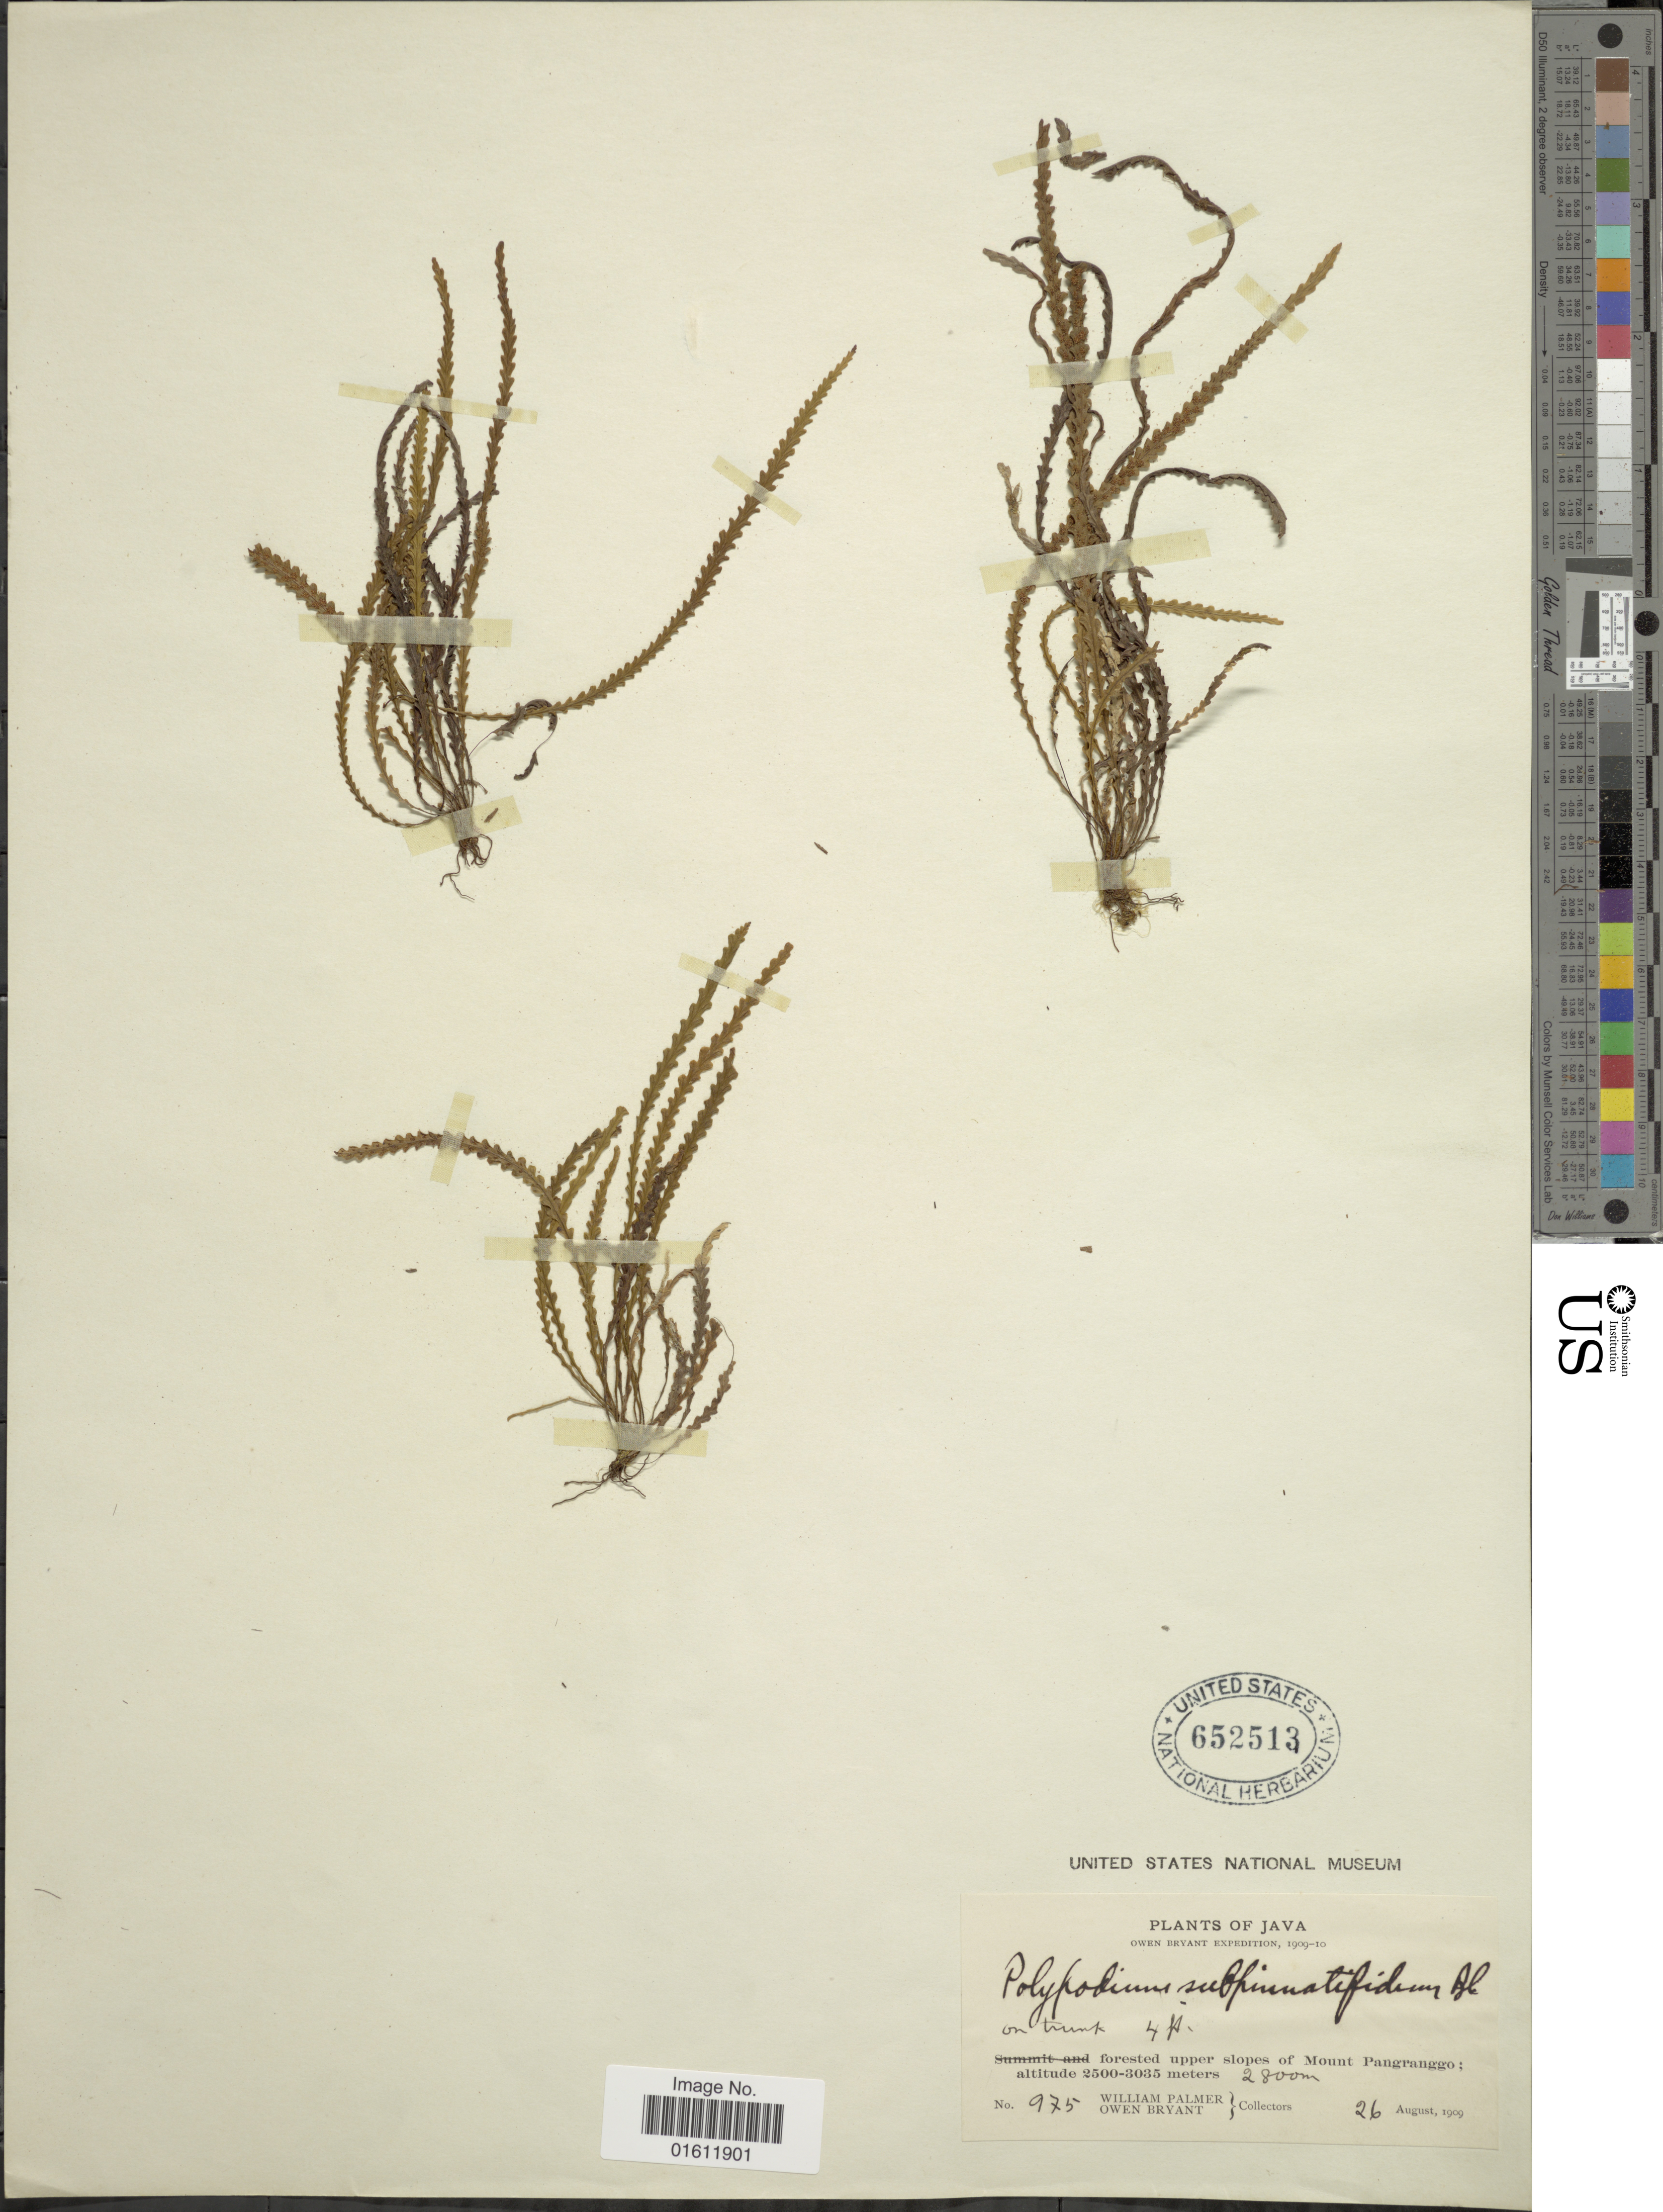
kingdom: Plantae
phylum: Tracheophyta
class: Polypodiopsida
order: Polypodiales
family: Polypodiaceae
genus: Radiogrammitis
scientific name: Radiogrammitis subpinnatifida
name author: (Blume) Parris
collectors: W. Palmer & O. Bryant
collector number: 975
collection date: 1909-08-26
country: Indonesia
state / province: Java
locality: Forestede upper slopes of Mount Pangranggo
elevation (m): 2800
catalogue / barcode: US 652513